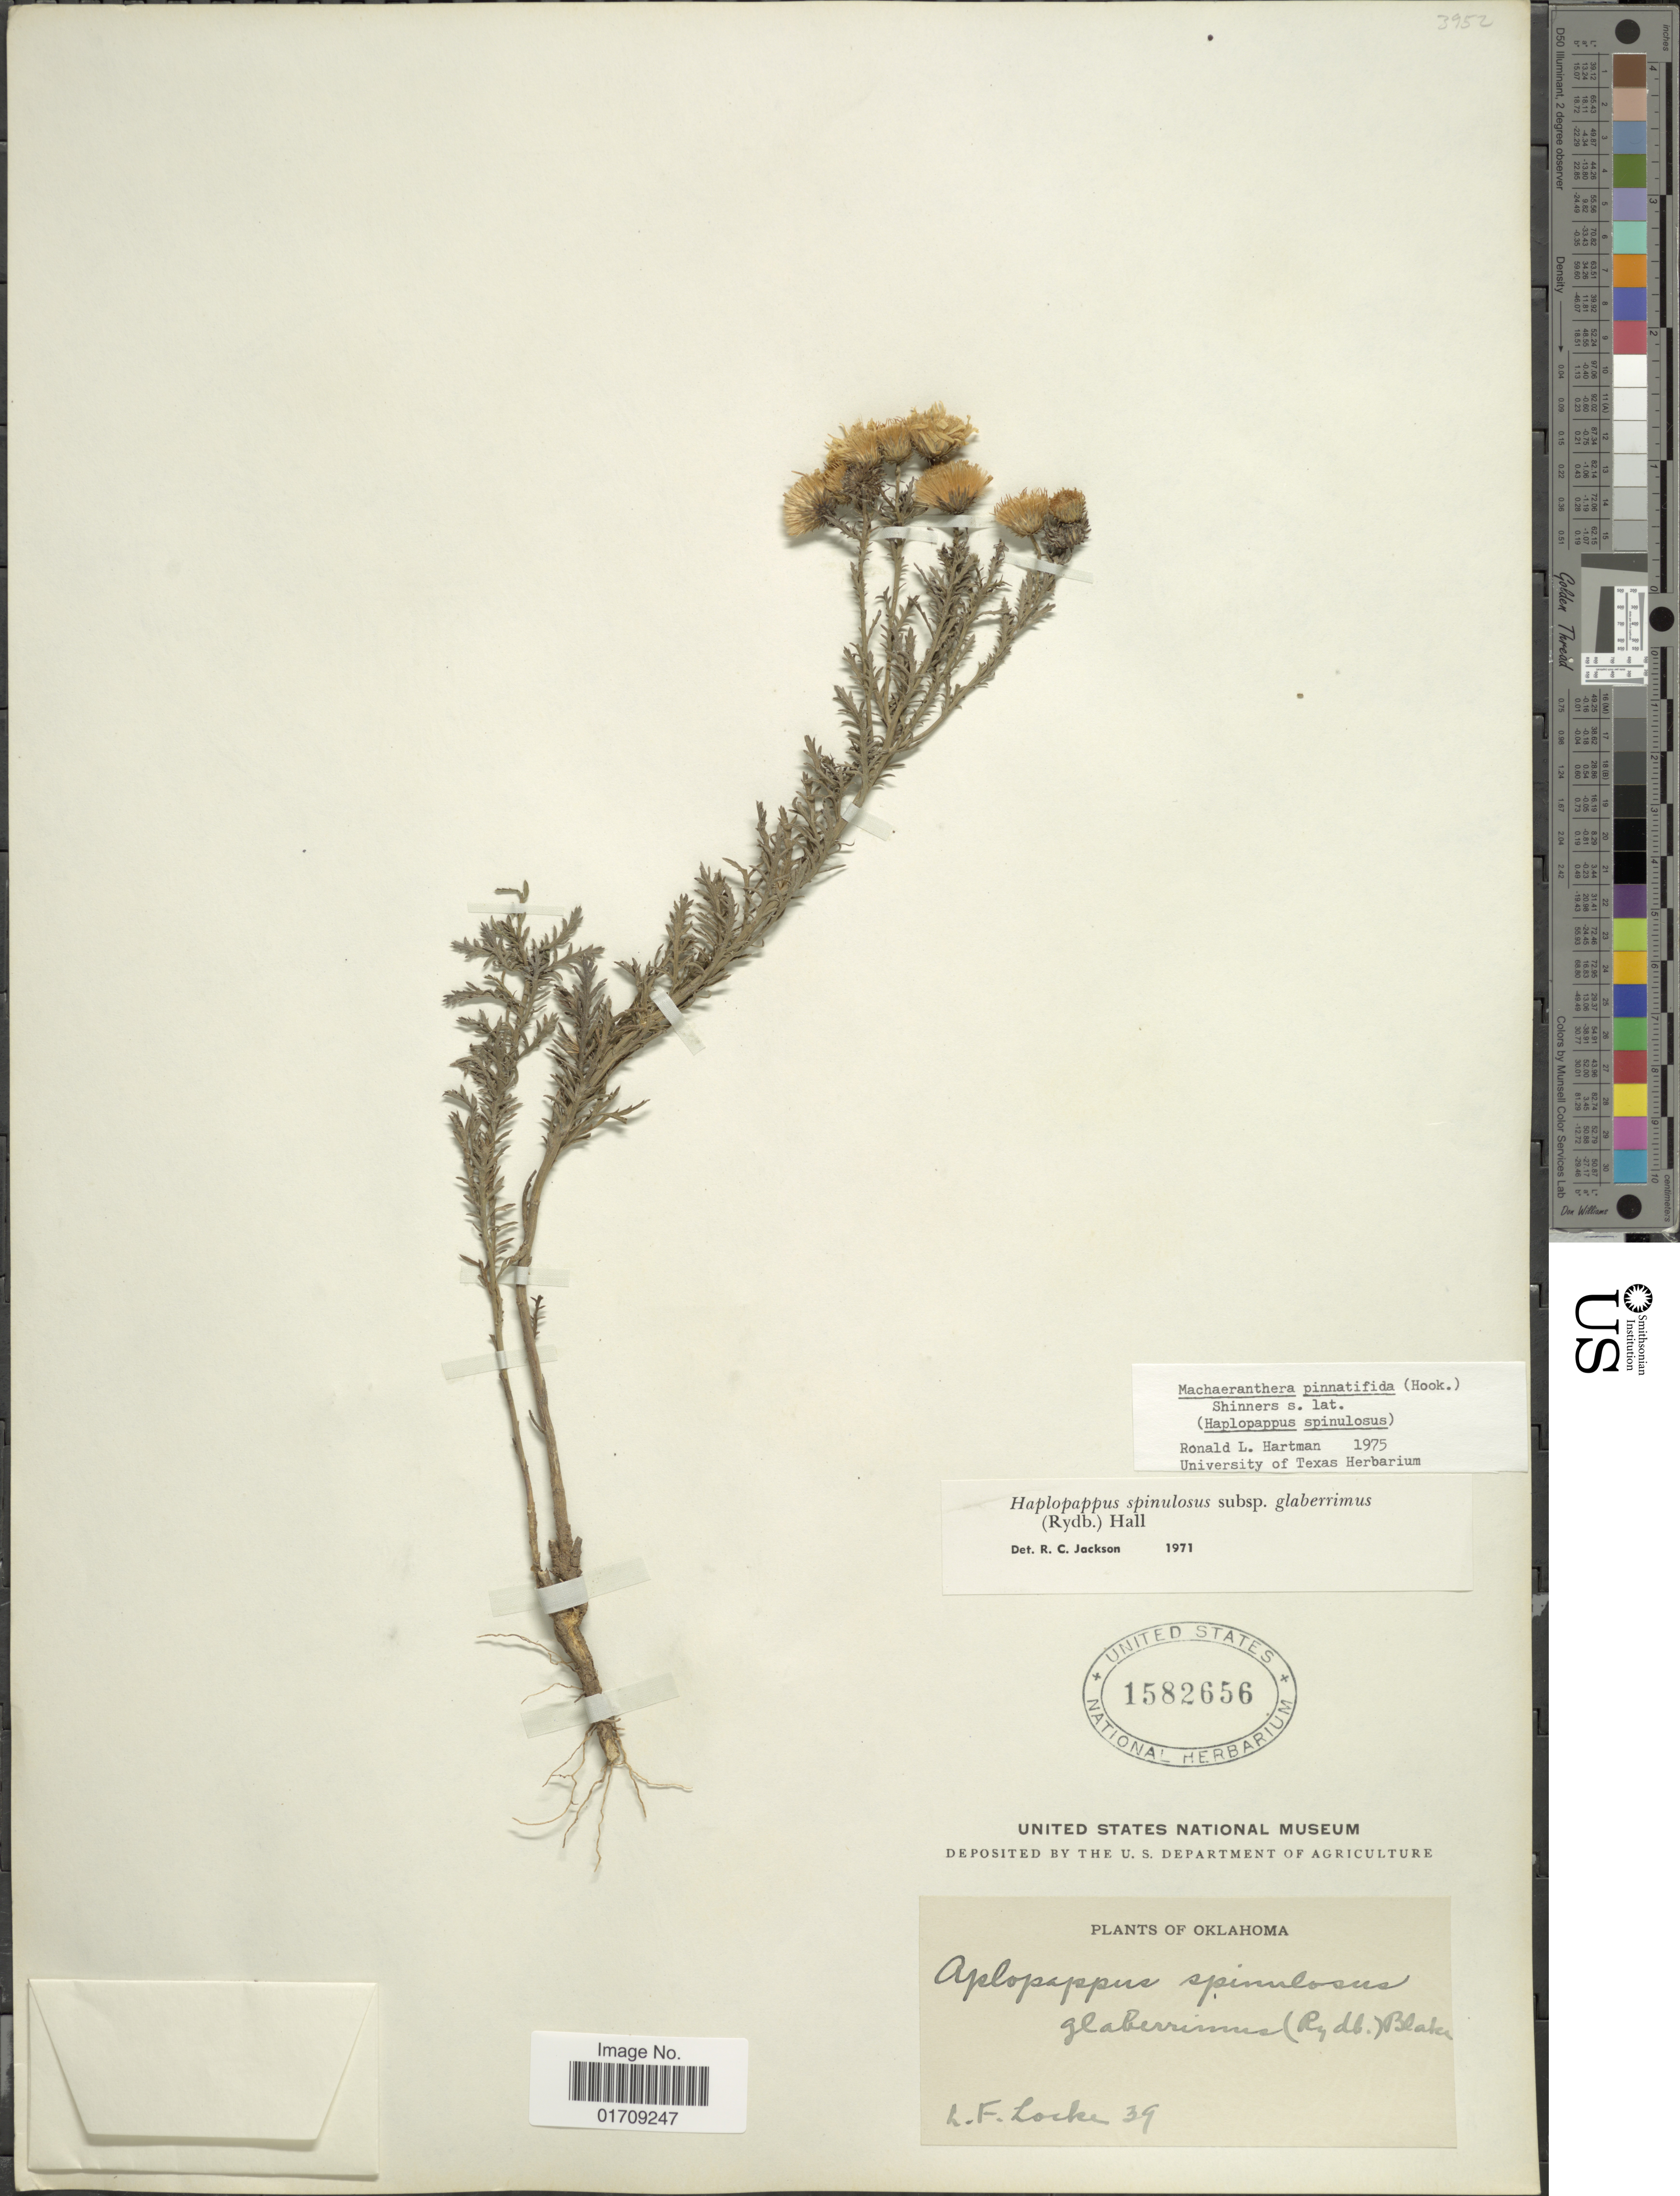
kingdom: Plantae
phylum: Tracheophyta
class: Magnoliopsida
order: Asterales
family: Asteraceae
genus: Machaeranthera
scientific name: Machaeranthera pinnatifida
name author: (Hook.) Shinners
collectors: L. Locke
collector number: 39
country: United States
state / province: Oklahoma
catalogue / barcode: US 1582656